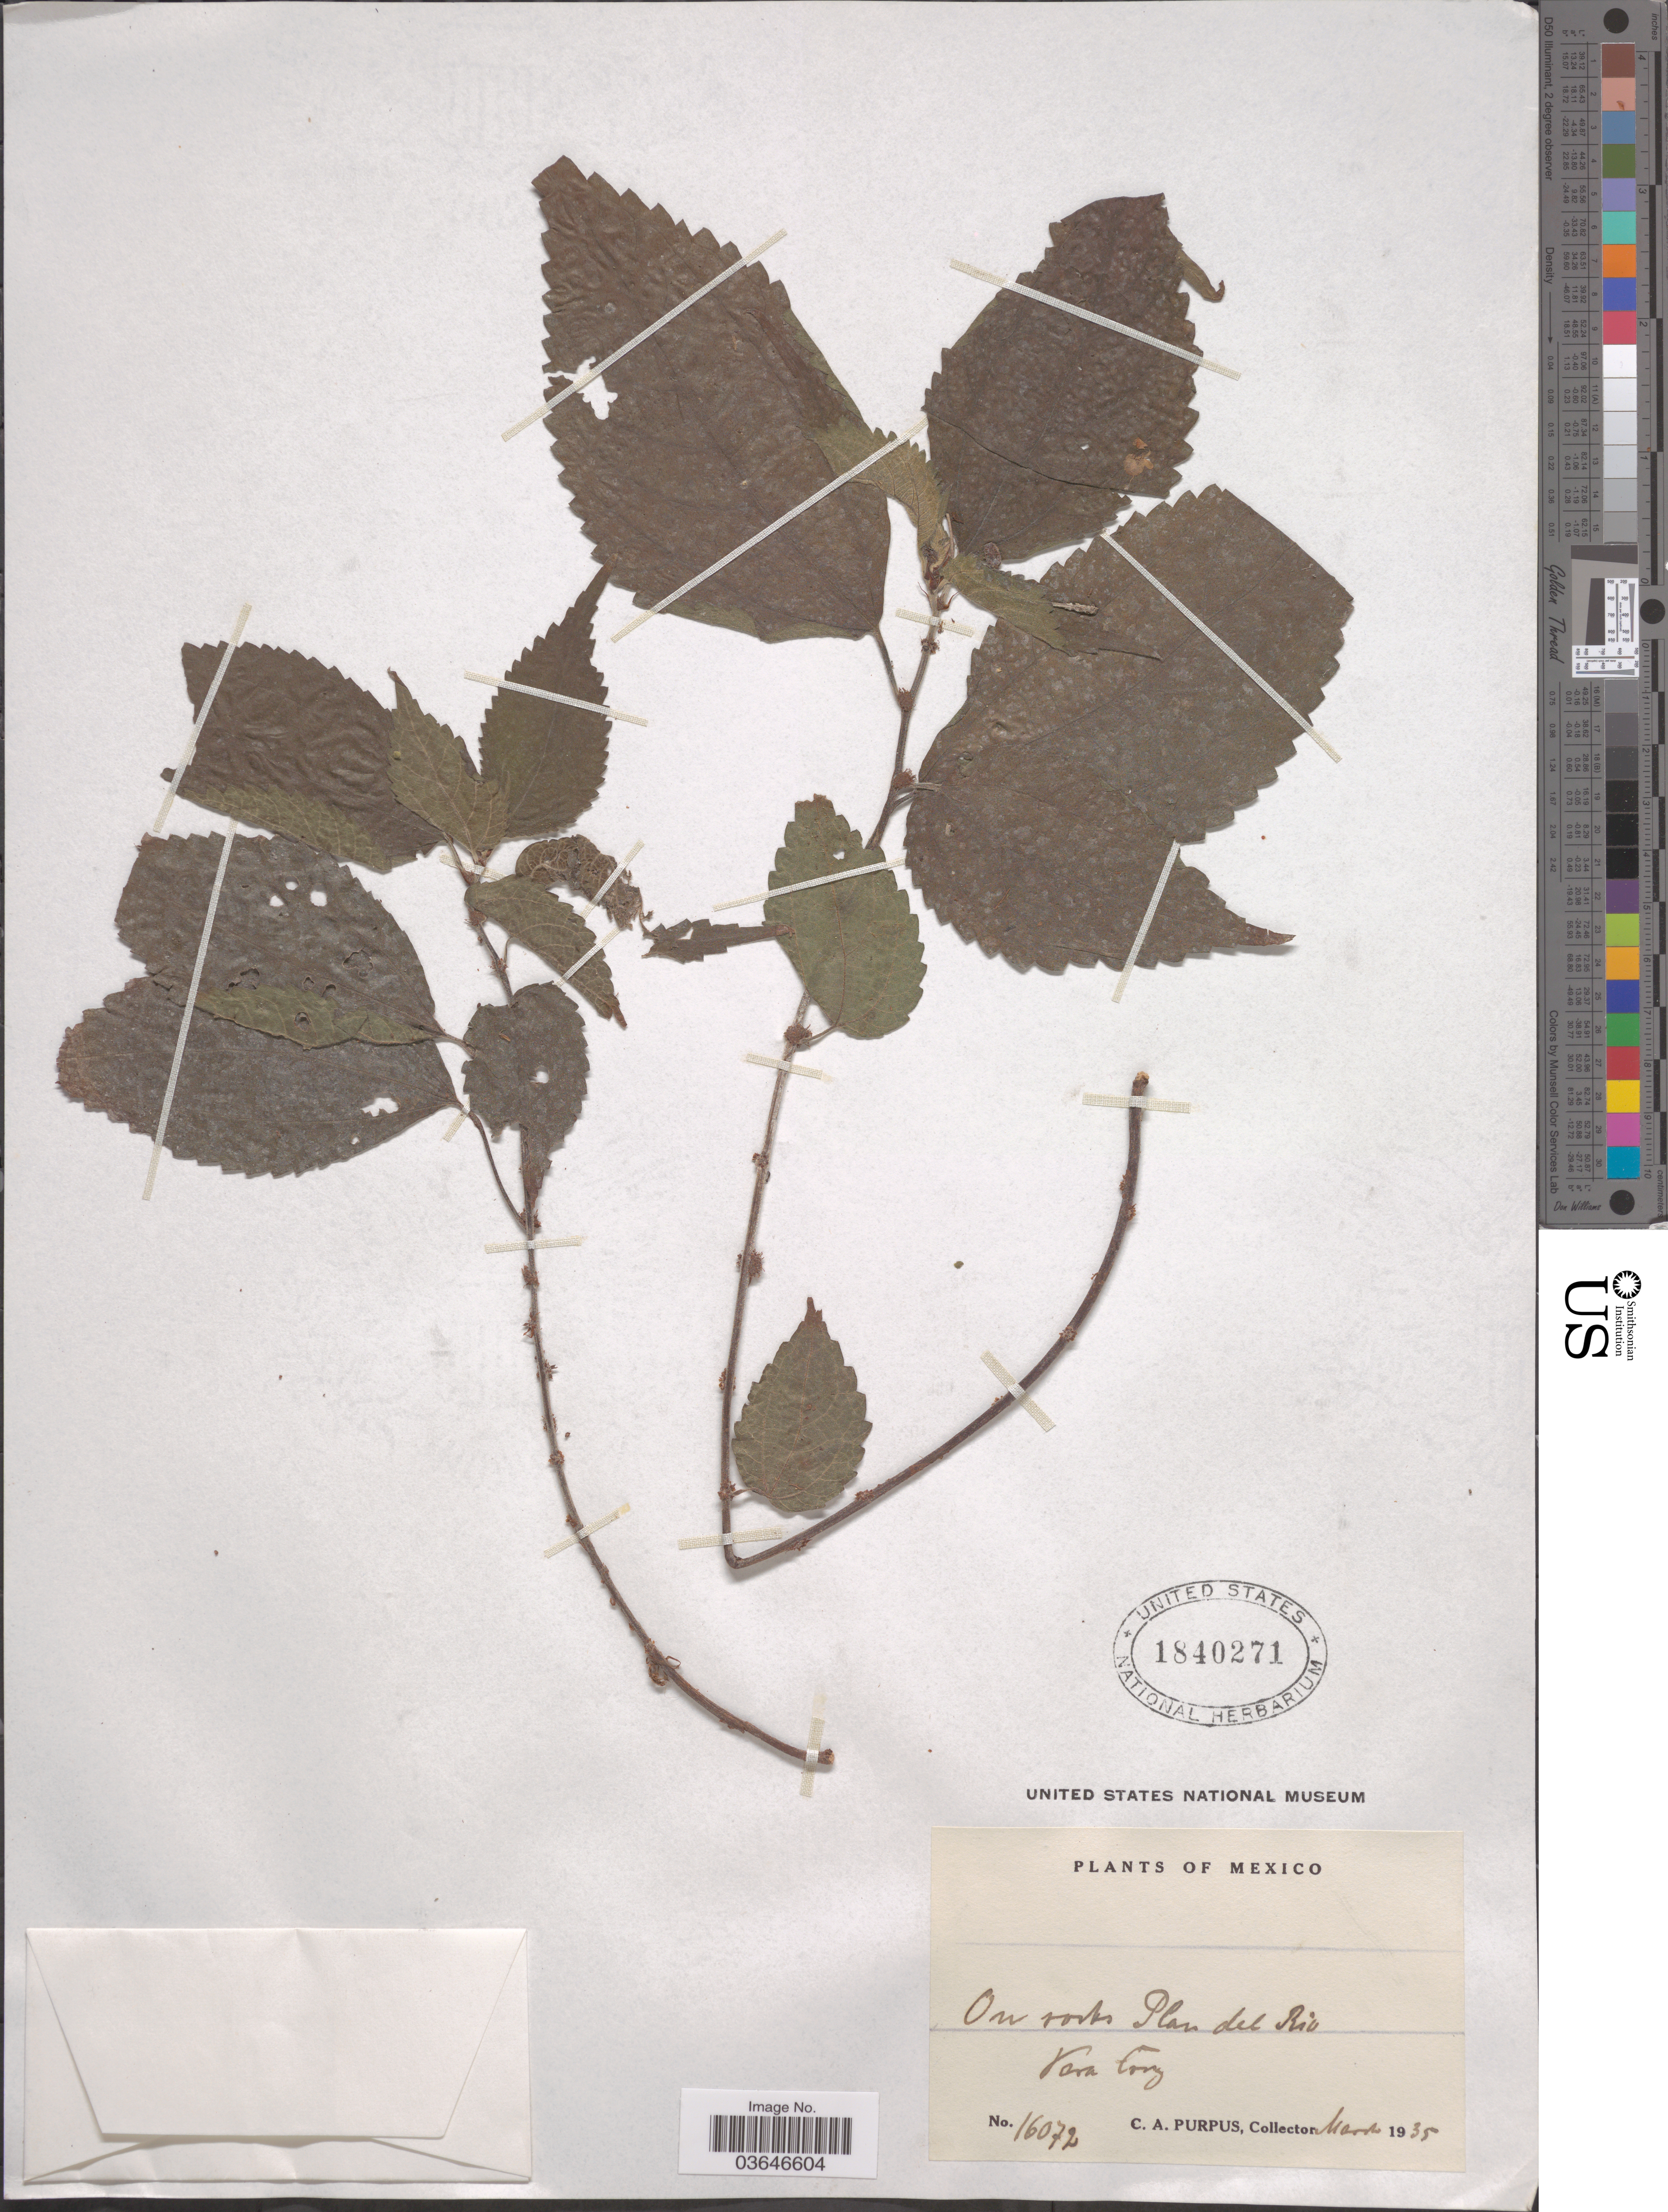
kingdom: Plantae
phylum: Tracheophyta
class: Magnoliopsida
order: Rosales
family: Urticaceae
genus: Parietaria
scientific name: Parietaria sp.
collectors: C. A. Purpus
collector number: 16072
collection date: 1935-03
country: Mexico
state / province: Veracruz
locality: On rocks Plan del Rio, Vera Cruz.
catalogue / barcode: US 1840271